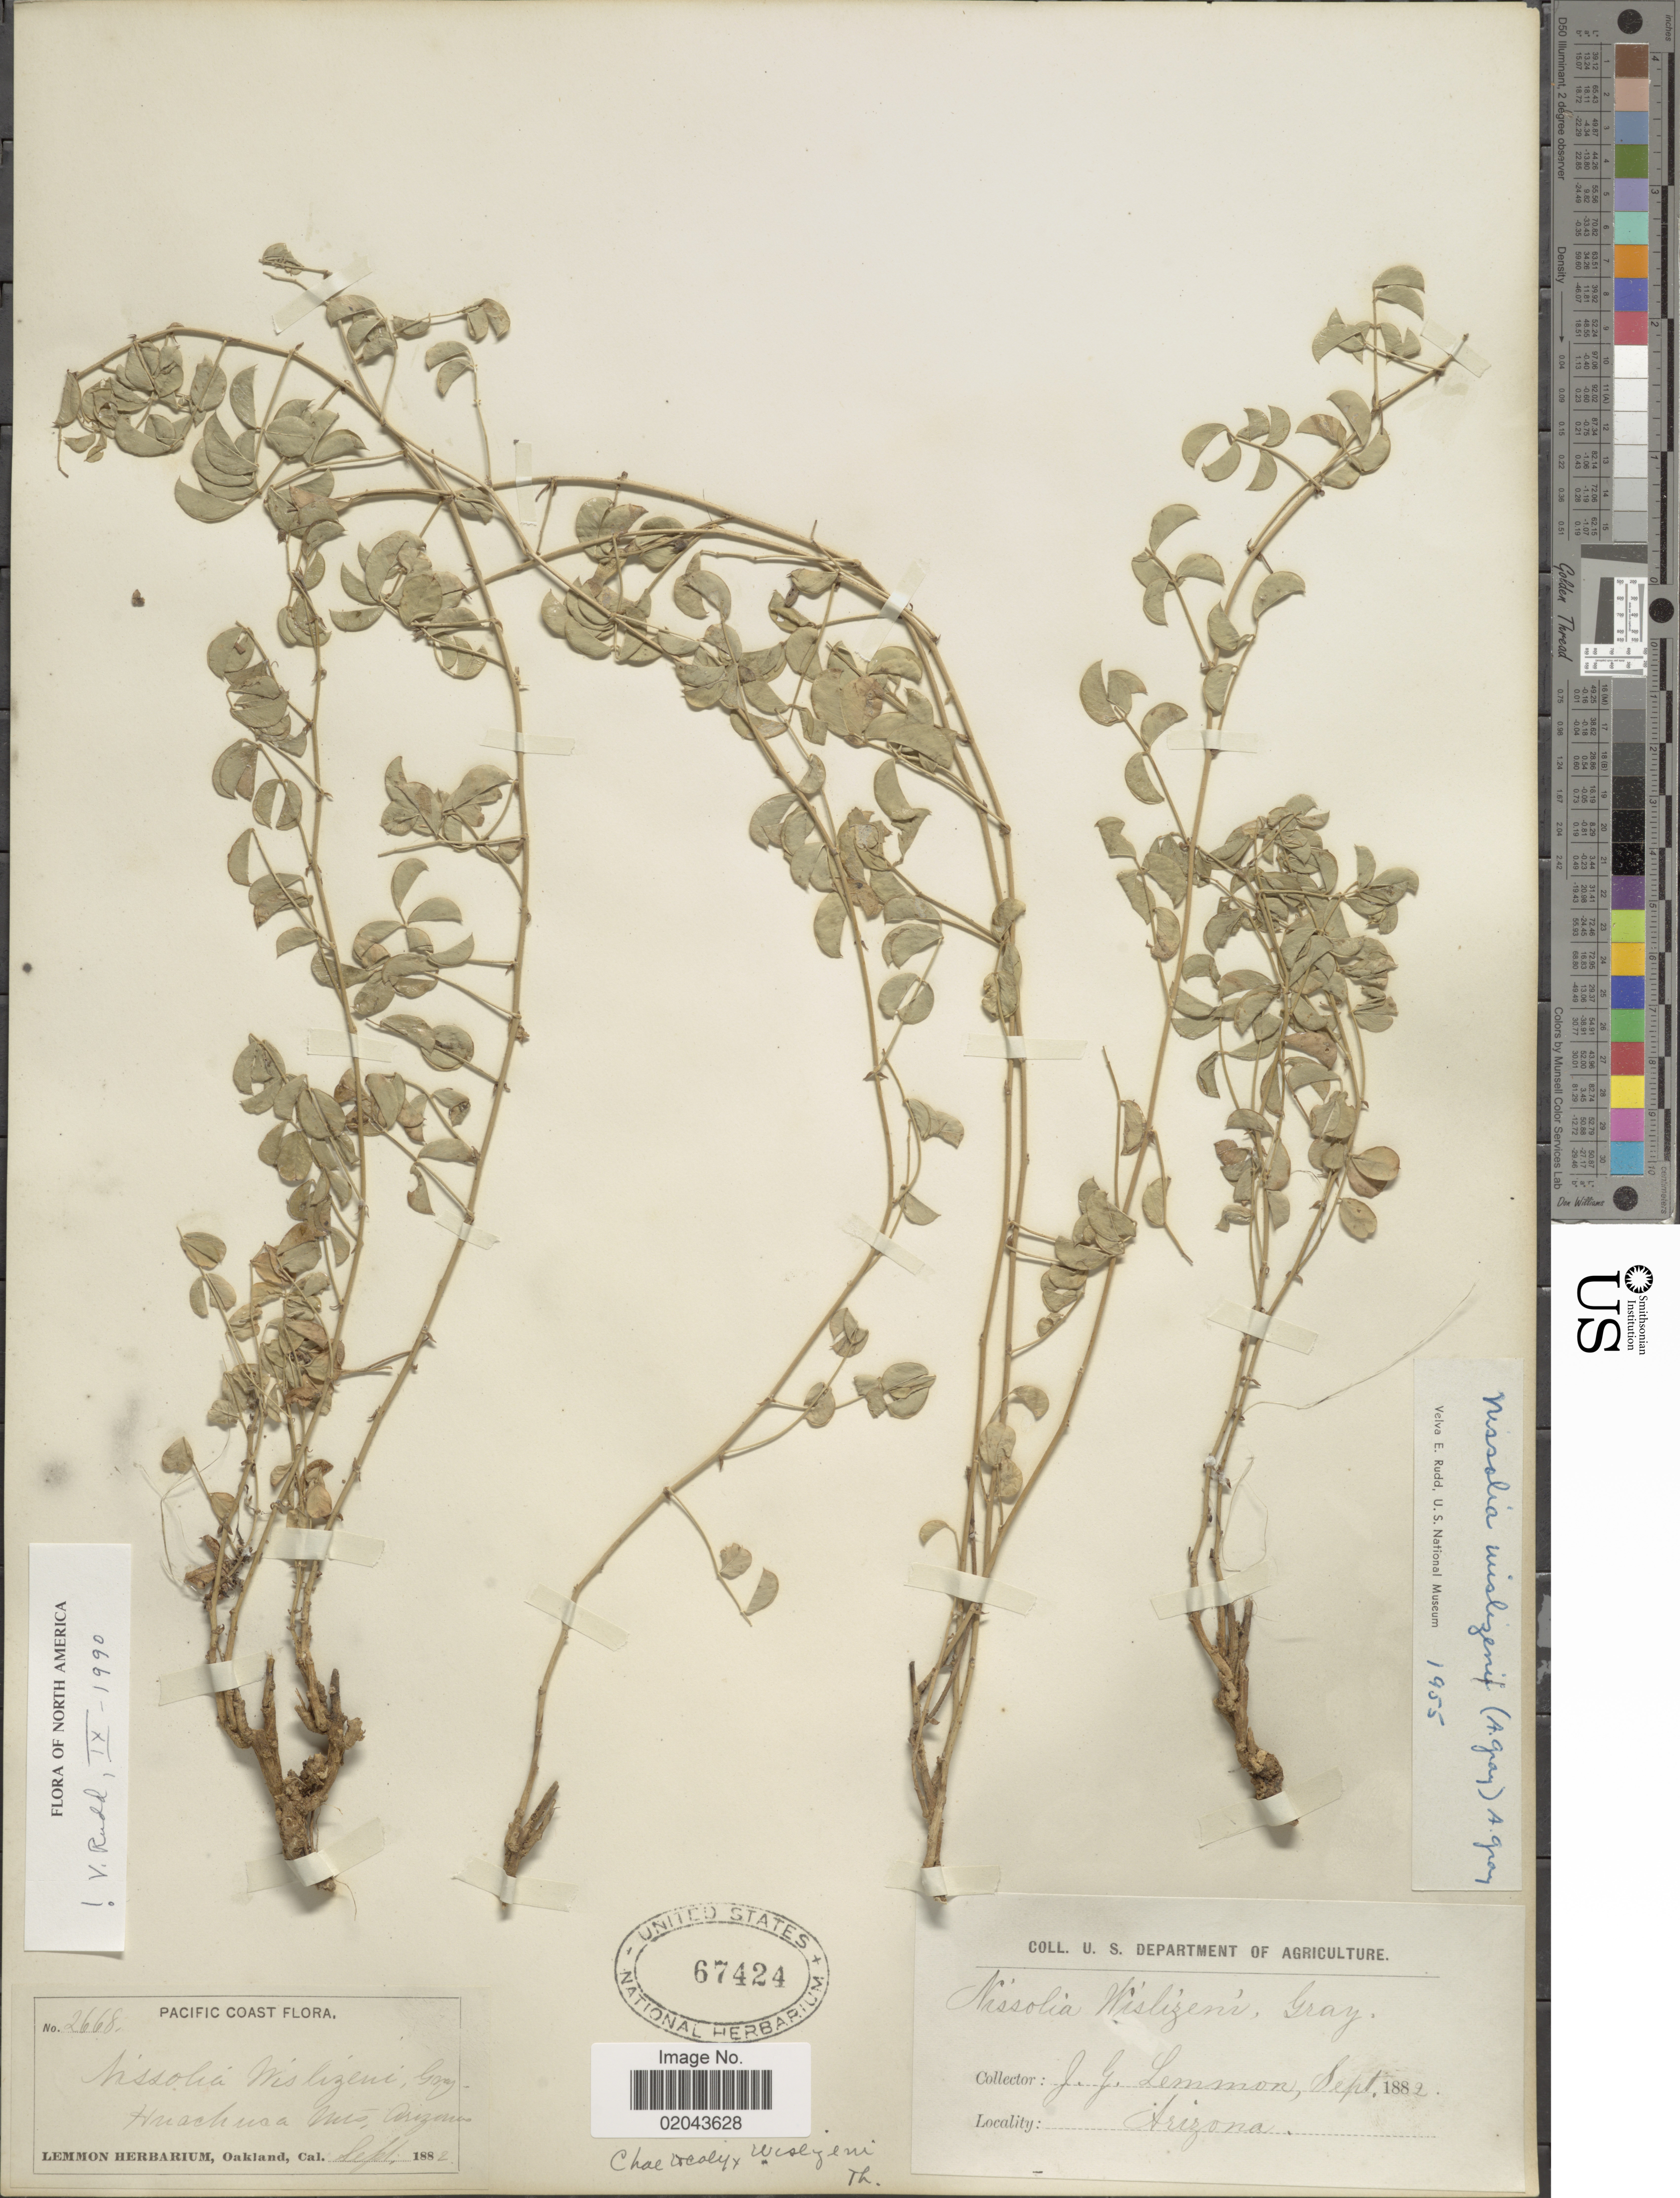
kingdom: Plantae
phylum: Tracheophyta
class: Magnoliopsida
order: Fabales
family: Fabaceae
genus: Nissolia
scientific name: Nissolia wislizeni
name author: A. Gray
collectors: J. Lemmon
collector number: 2668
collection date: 1882-09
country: United States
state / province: Arizona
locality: Huachusa Mts.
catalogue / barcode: US 67424